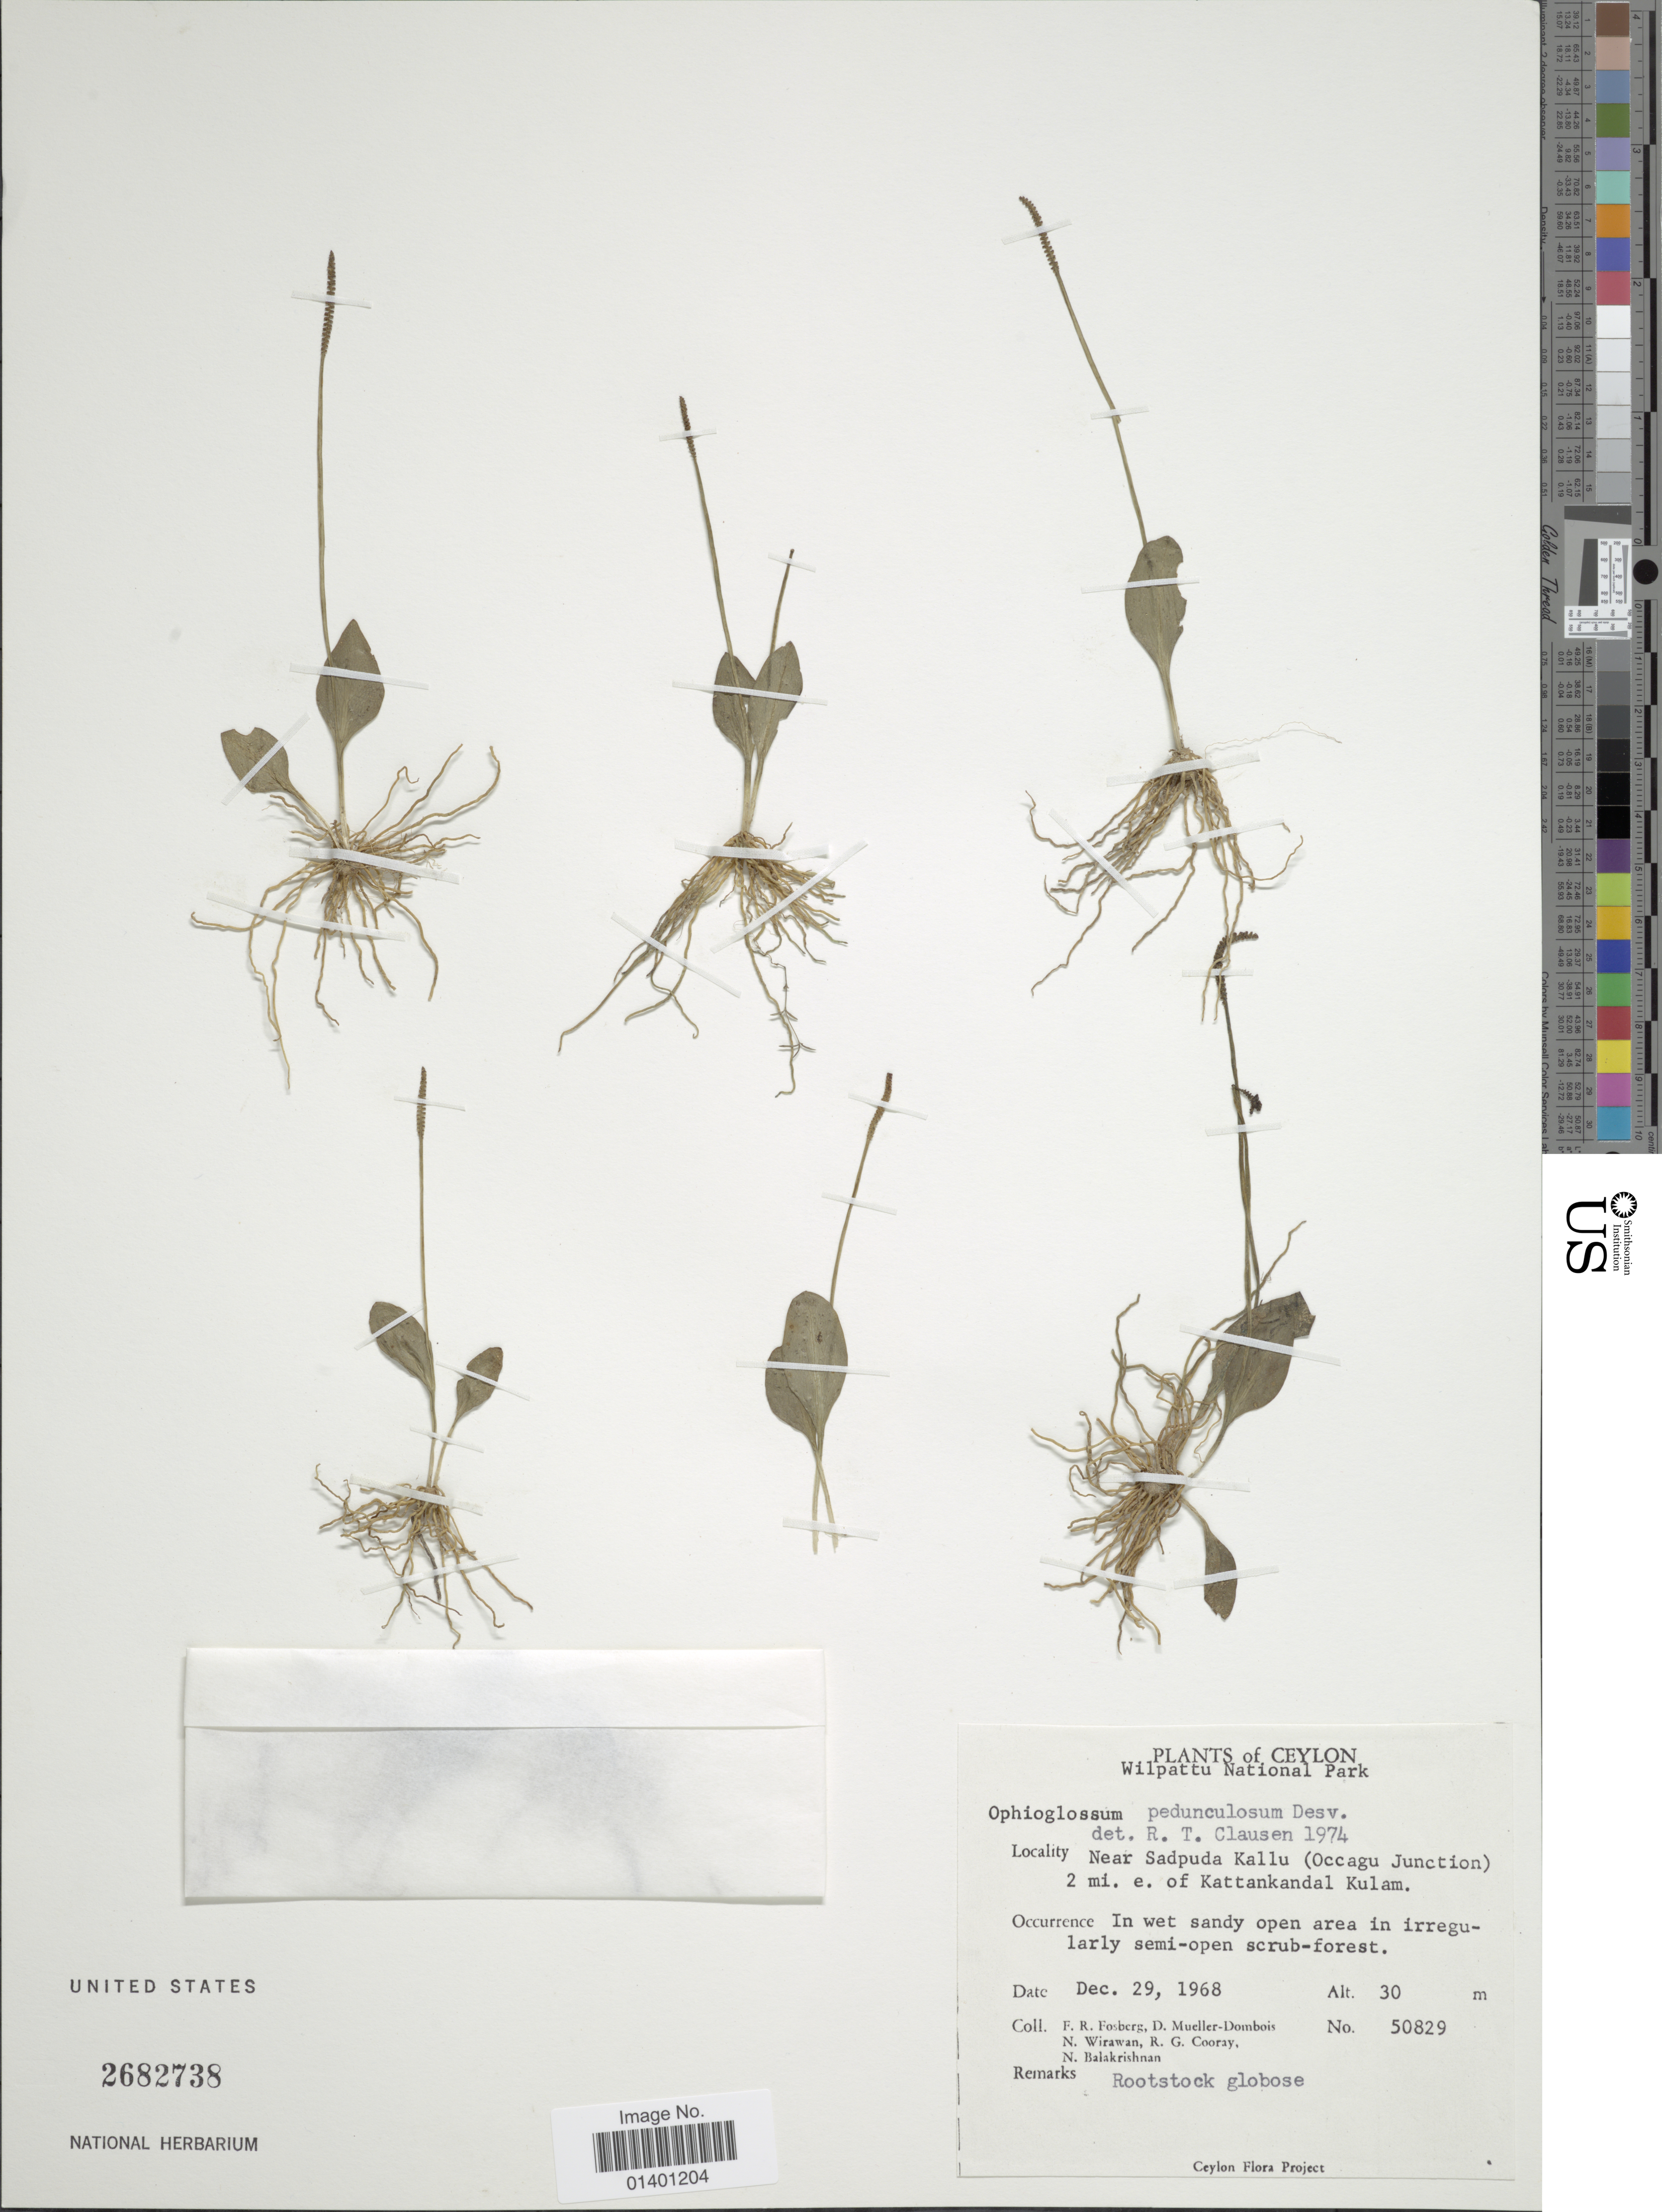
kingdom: Plantae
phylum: Tracheophyta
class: Polypodiopsida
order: Ophioglossales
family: Ophioglossaceae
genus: Ophioglossum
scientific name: Ophioglossum costatum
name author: R. Br.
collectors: F. R. Fosberg, D. Mueller-Dombois, N. Wirawan, R. Cooray & N. Balakrishnan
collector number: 50829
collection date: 1968-12-29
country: Sri Lanka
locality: Ceylon, Wilpattu National Park, near Sadpuda Kallu (Occagu Junction) 2 mi. e. of Kattankandal Kulam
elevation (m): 30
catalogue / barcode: US 2682738